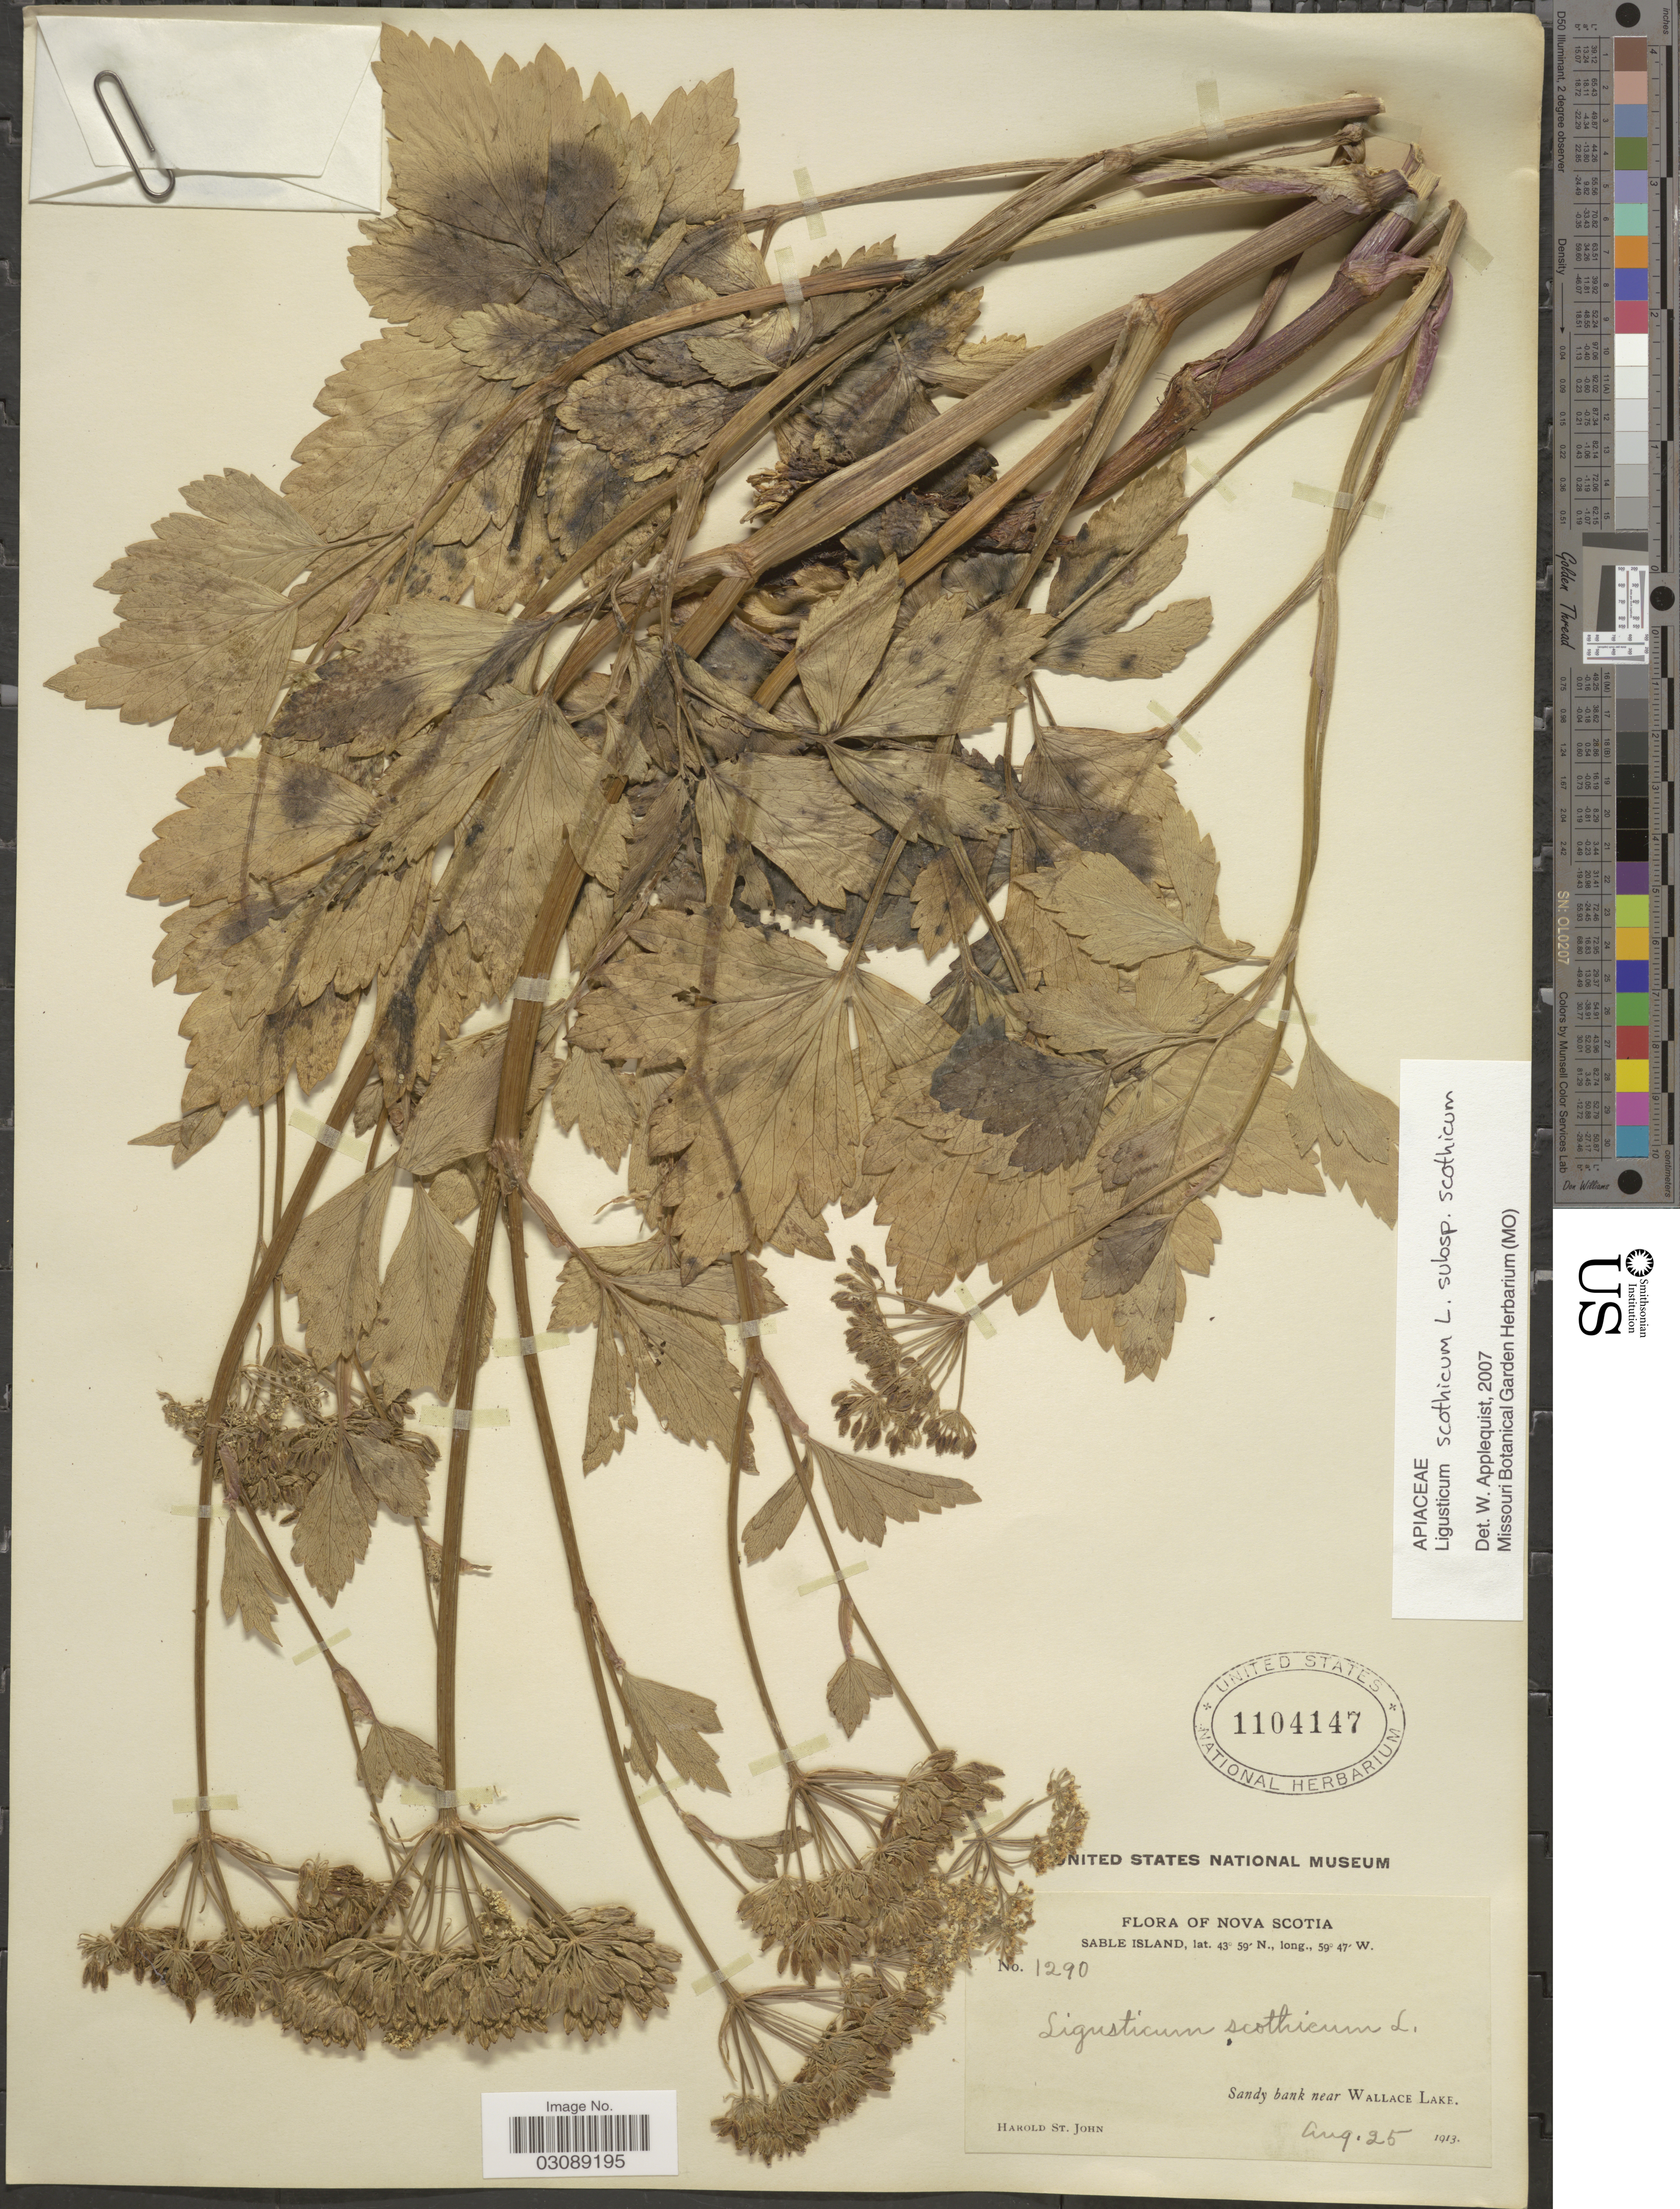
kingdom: Plantae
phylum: Tracheophyta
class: Magnoliopsida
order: Apiales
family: Apiaceae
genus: Ligusticum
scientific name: Ligusticum scoticum subsp. scoticum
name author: L.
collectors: H. St. John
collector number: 1290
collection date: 1913-08-25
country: Canada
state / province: Nova Scotia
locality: Sable Island, Sandy bank near Wallace Lake.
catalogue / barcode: US 1104147